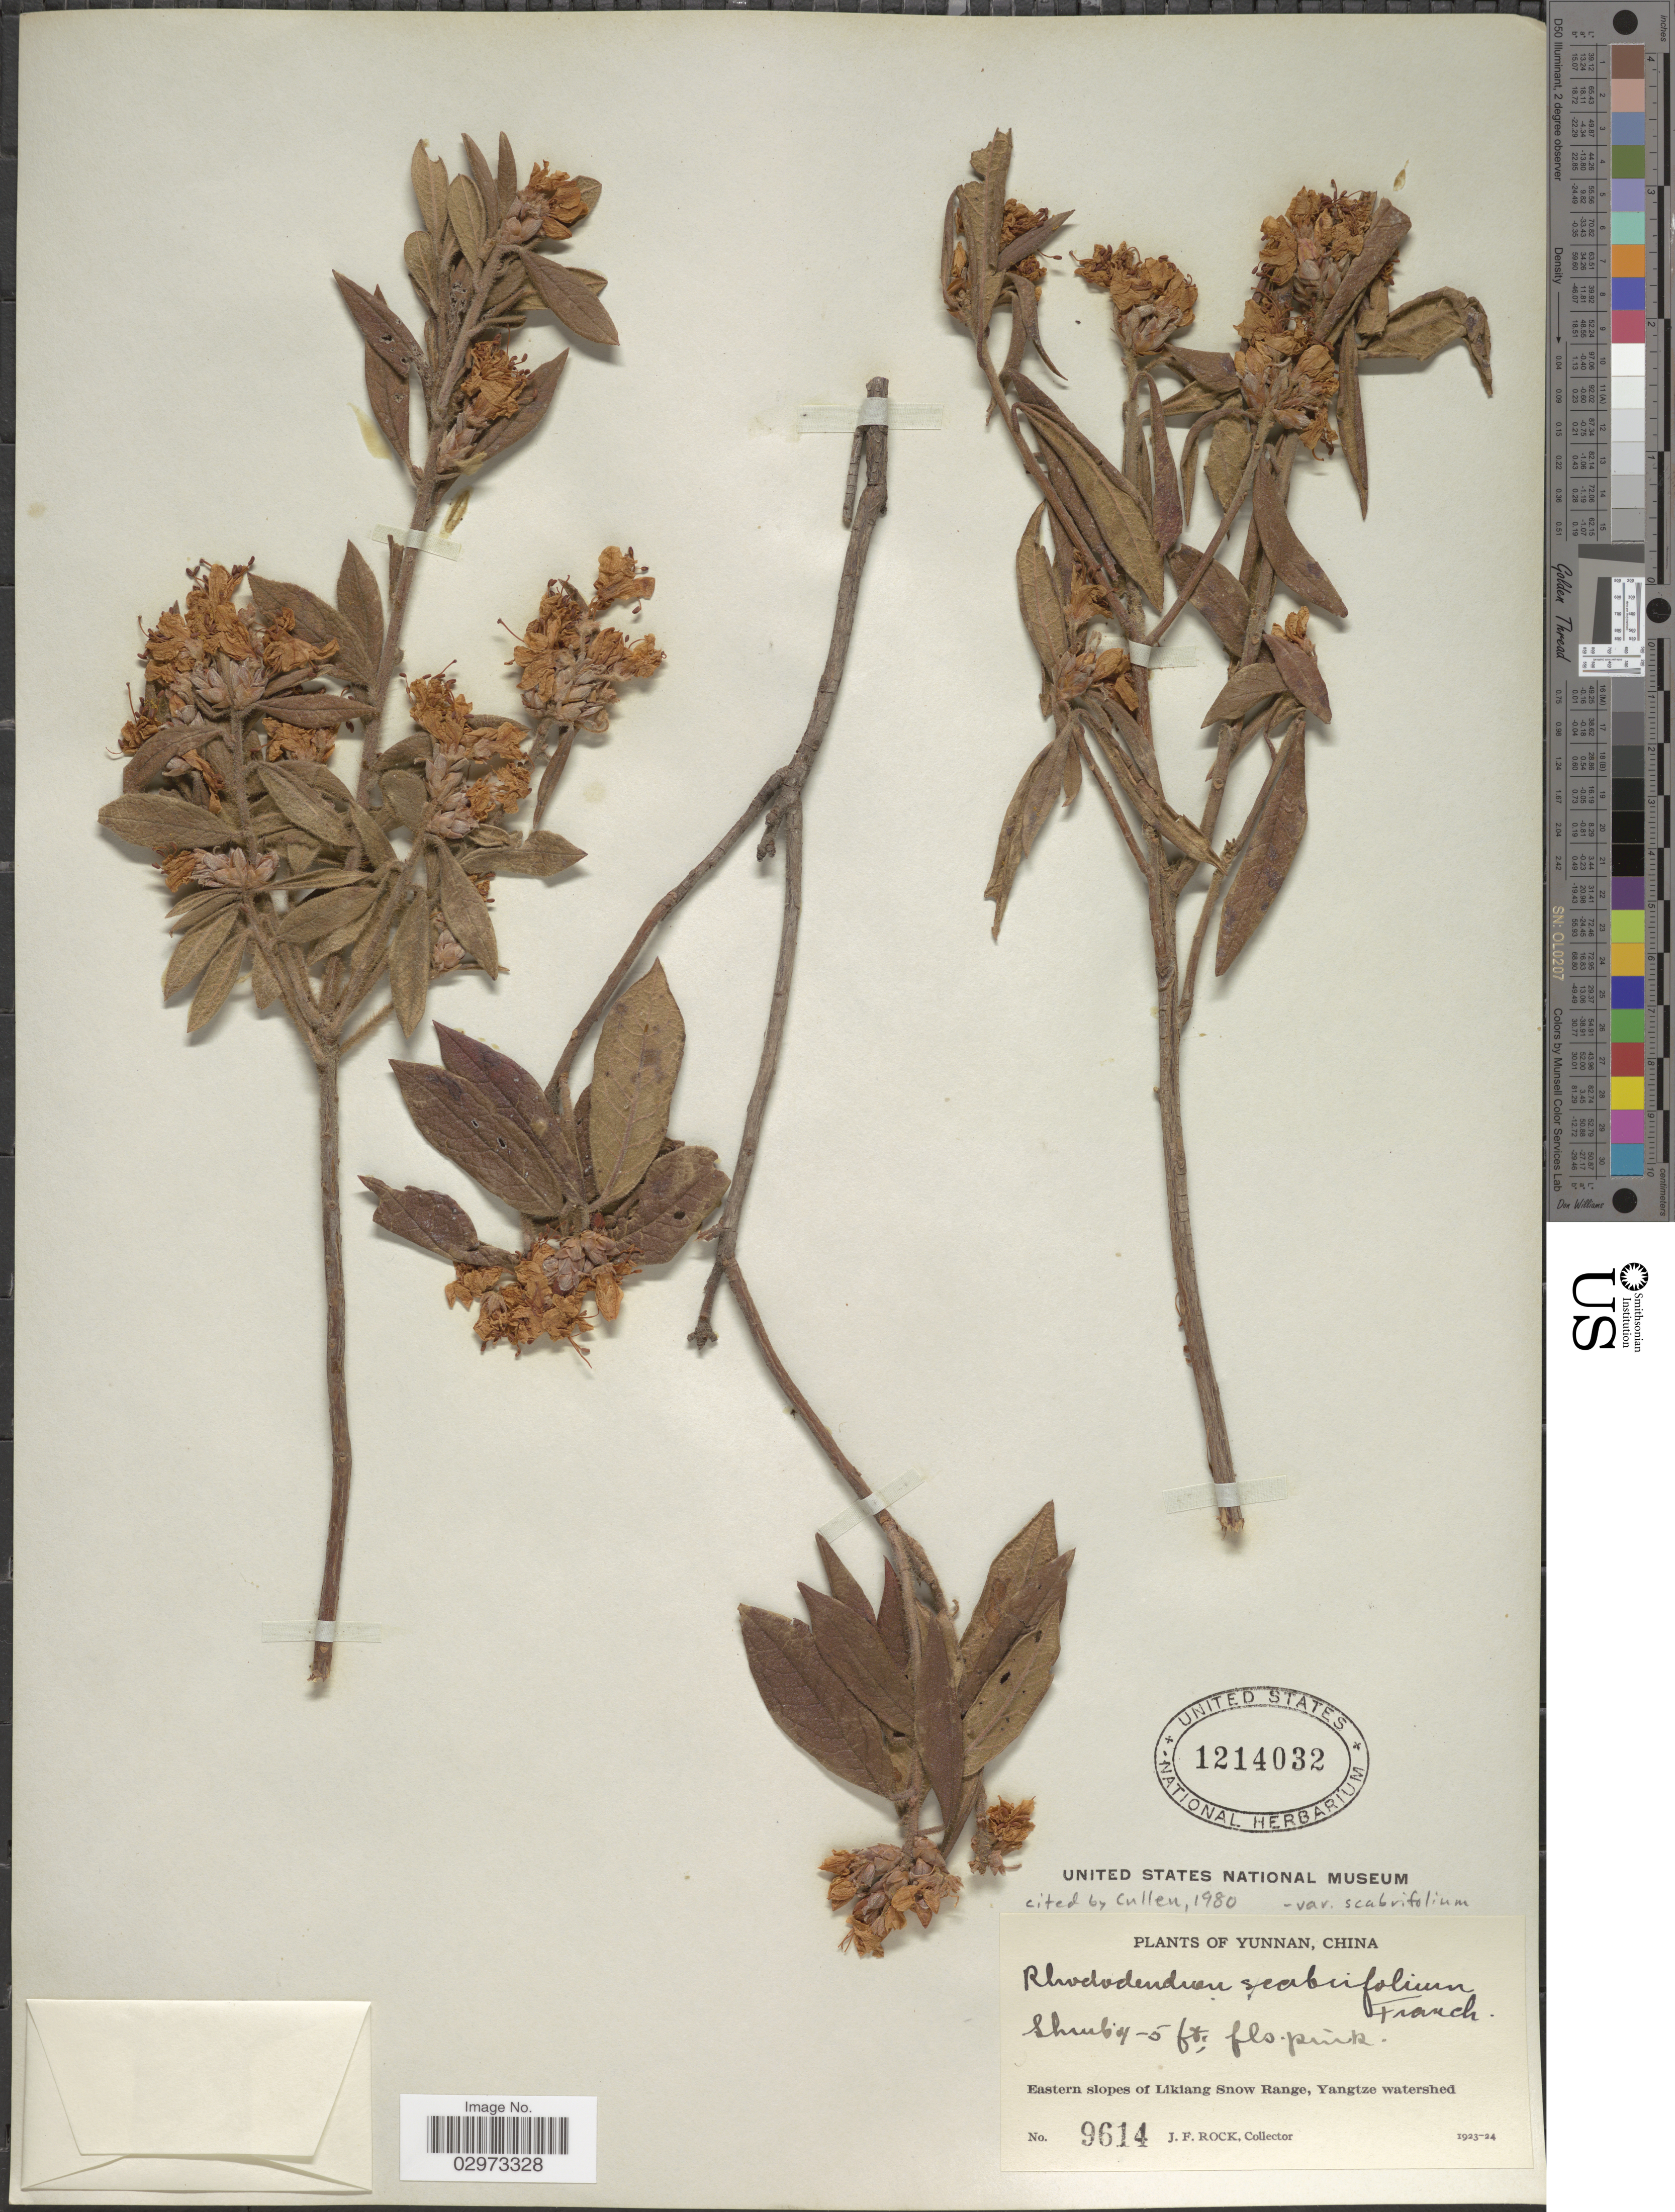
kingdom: Plantae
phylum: Tracheophyta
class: Magnoliopsida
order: Ericales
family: Ericaceae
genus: Rhododendron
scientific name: Rhododendron scabrifolium var. scabrifolium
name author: Franch.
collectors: J. Rock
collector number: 9614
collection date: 1923/1924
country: China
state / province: Yunnan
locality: Eastern slopes of Likiang Snow Range, Yangtze wastershed.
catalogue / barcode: US 1214032